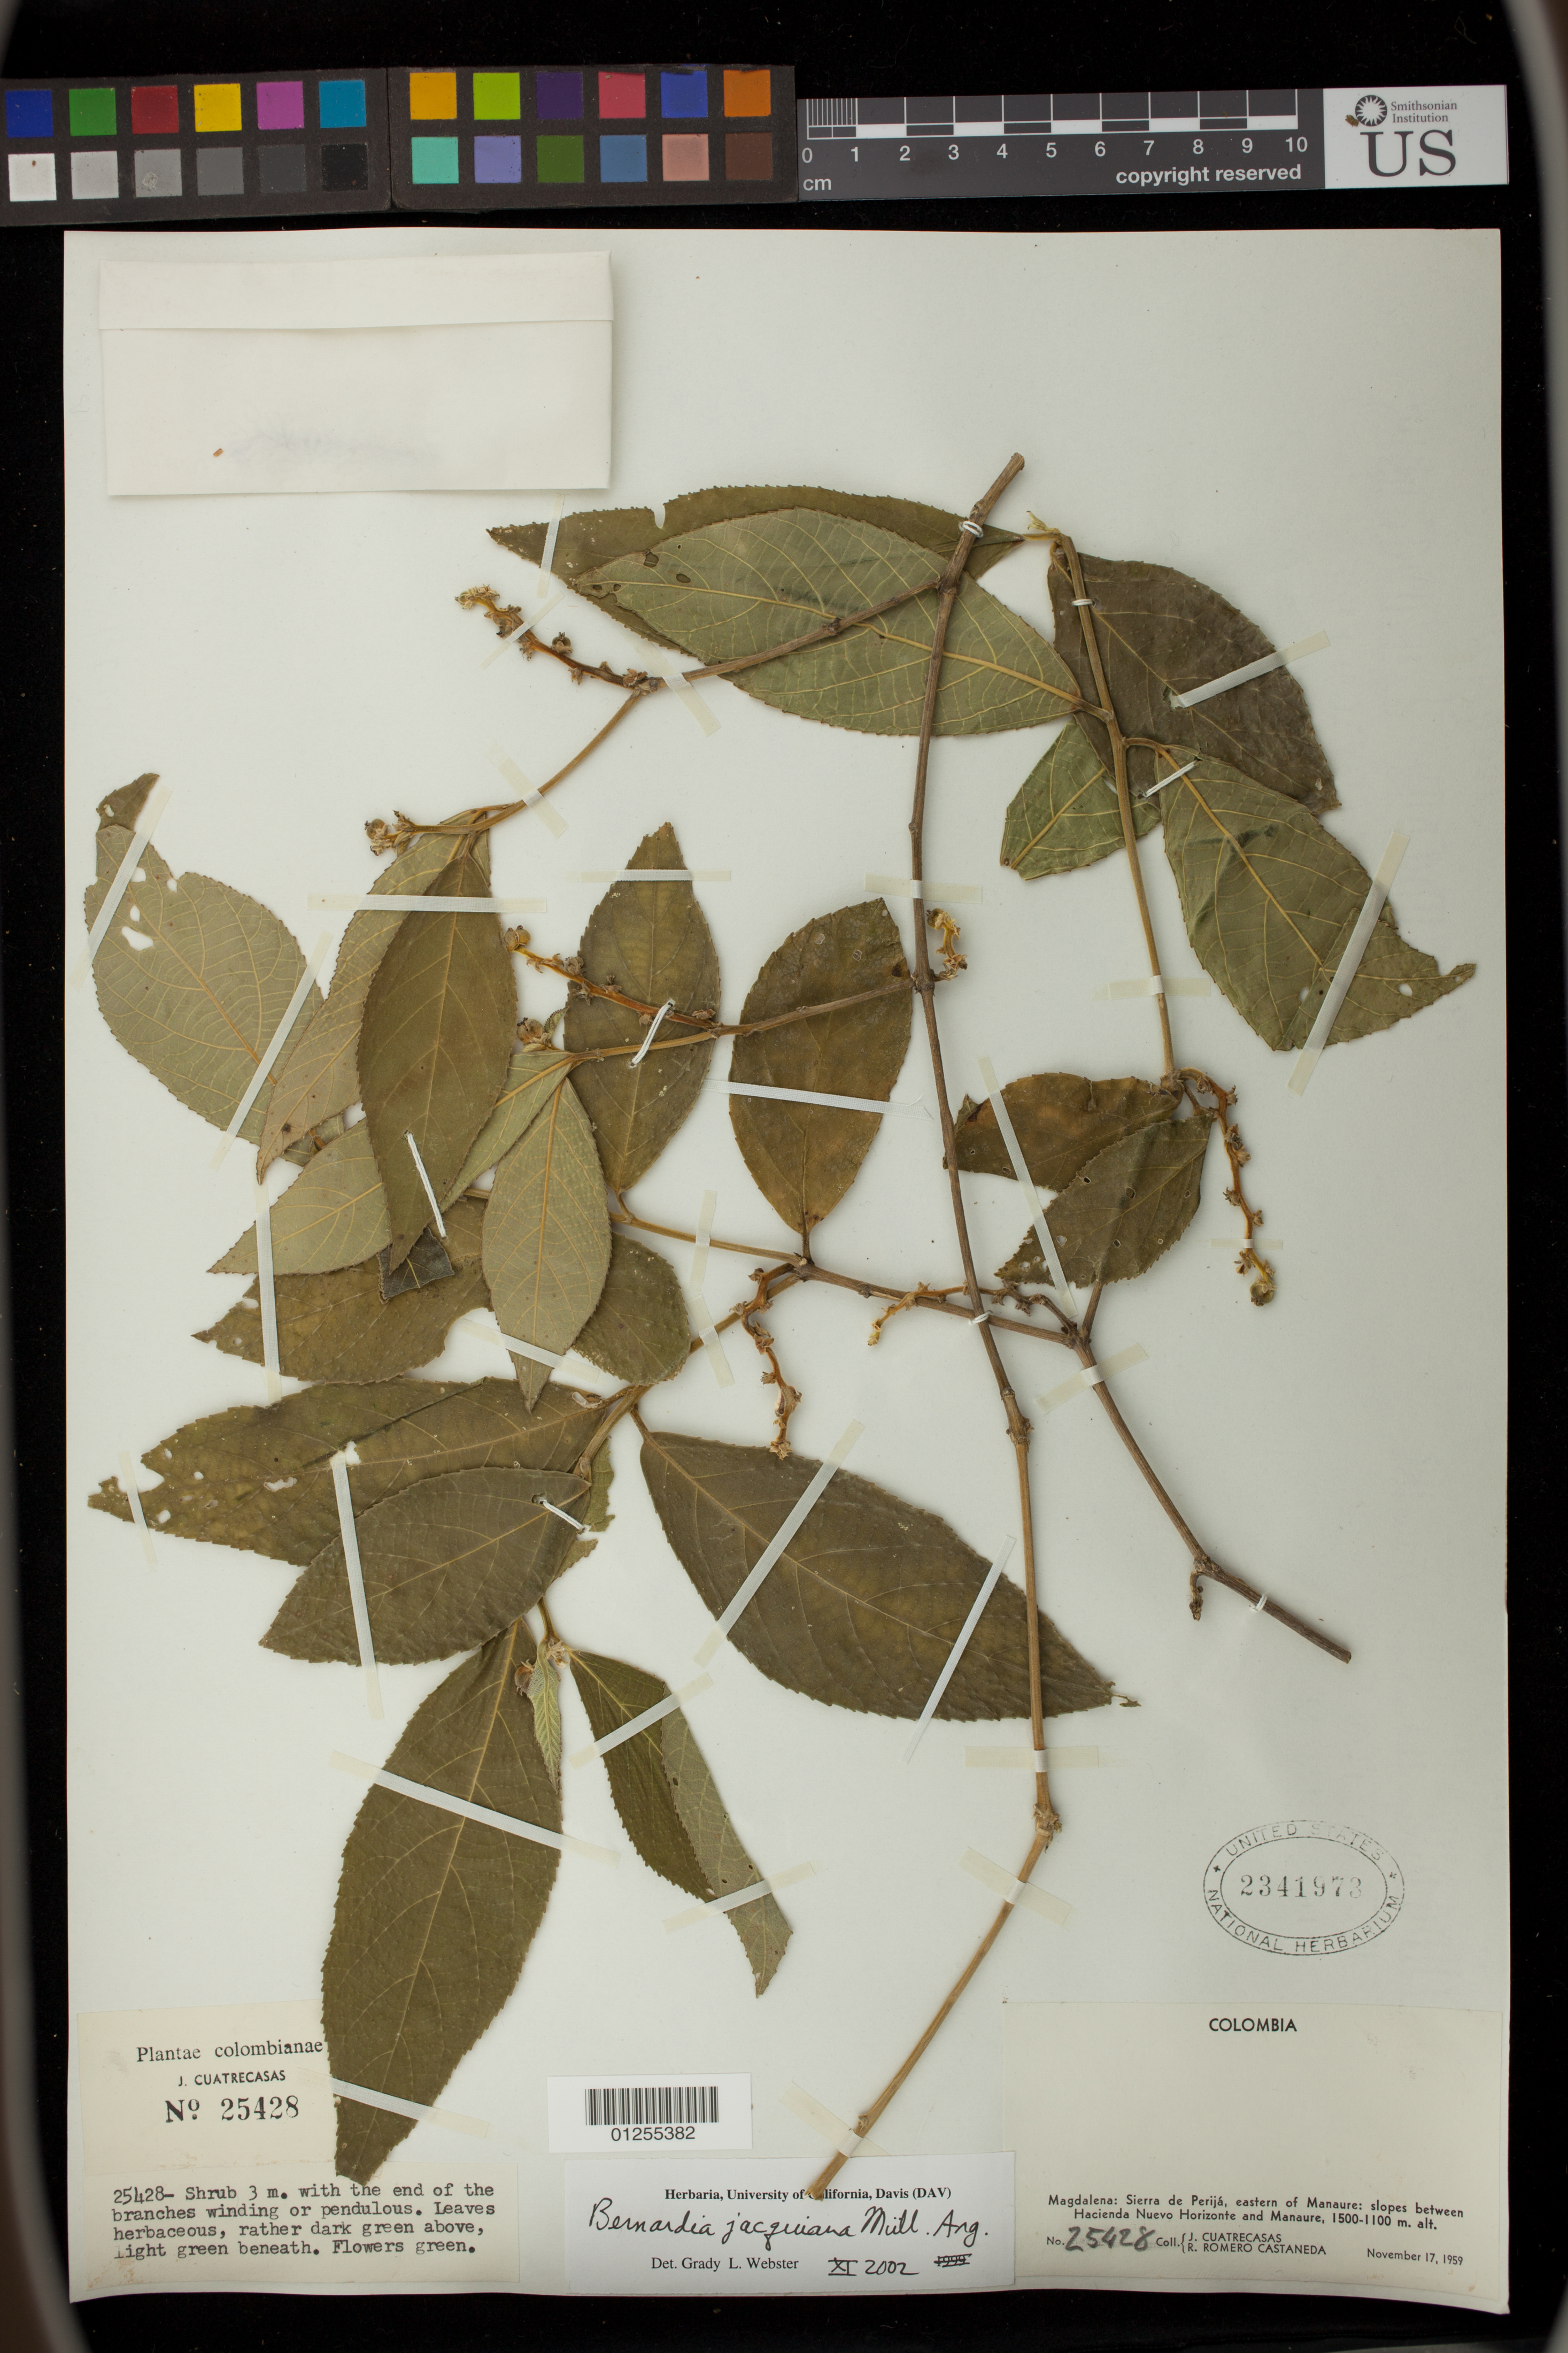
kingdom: Plantae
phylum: Tracheophyta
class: Magnoliopsida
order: Malpighiales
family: Euphorbiaceae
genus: Bernardia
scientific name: Bernardia jacquiniana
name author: Müll. Arg.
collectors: J. Cuatrecasas & R. Romero Castañeda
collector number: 25428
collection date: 1959-11-17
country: Colombia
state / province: Magdalena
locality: Sierra de Perija, eastern of Manaure between Hacienda Nuevo Horizonte and Manaure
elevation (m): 1100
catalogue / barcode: US 2341973